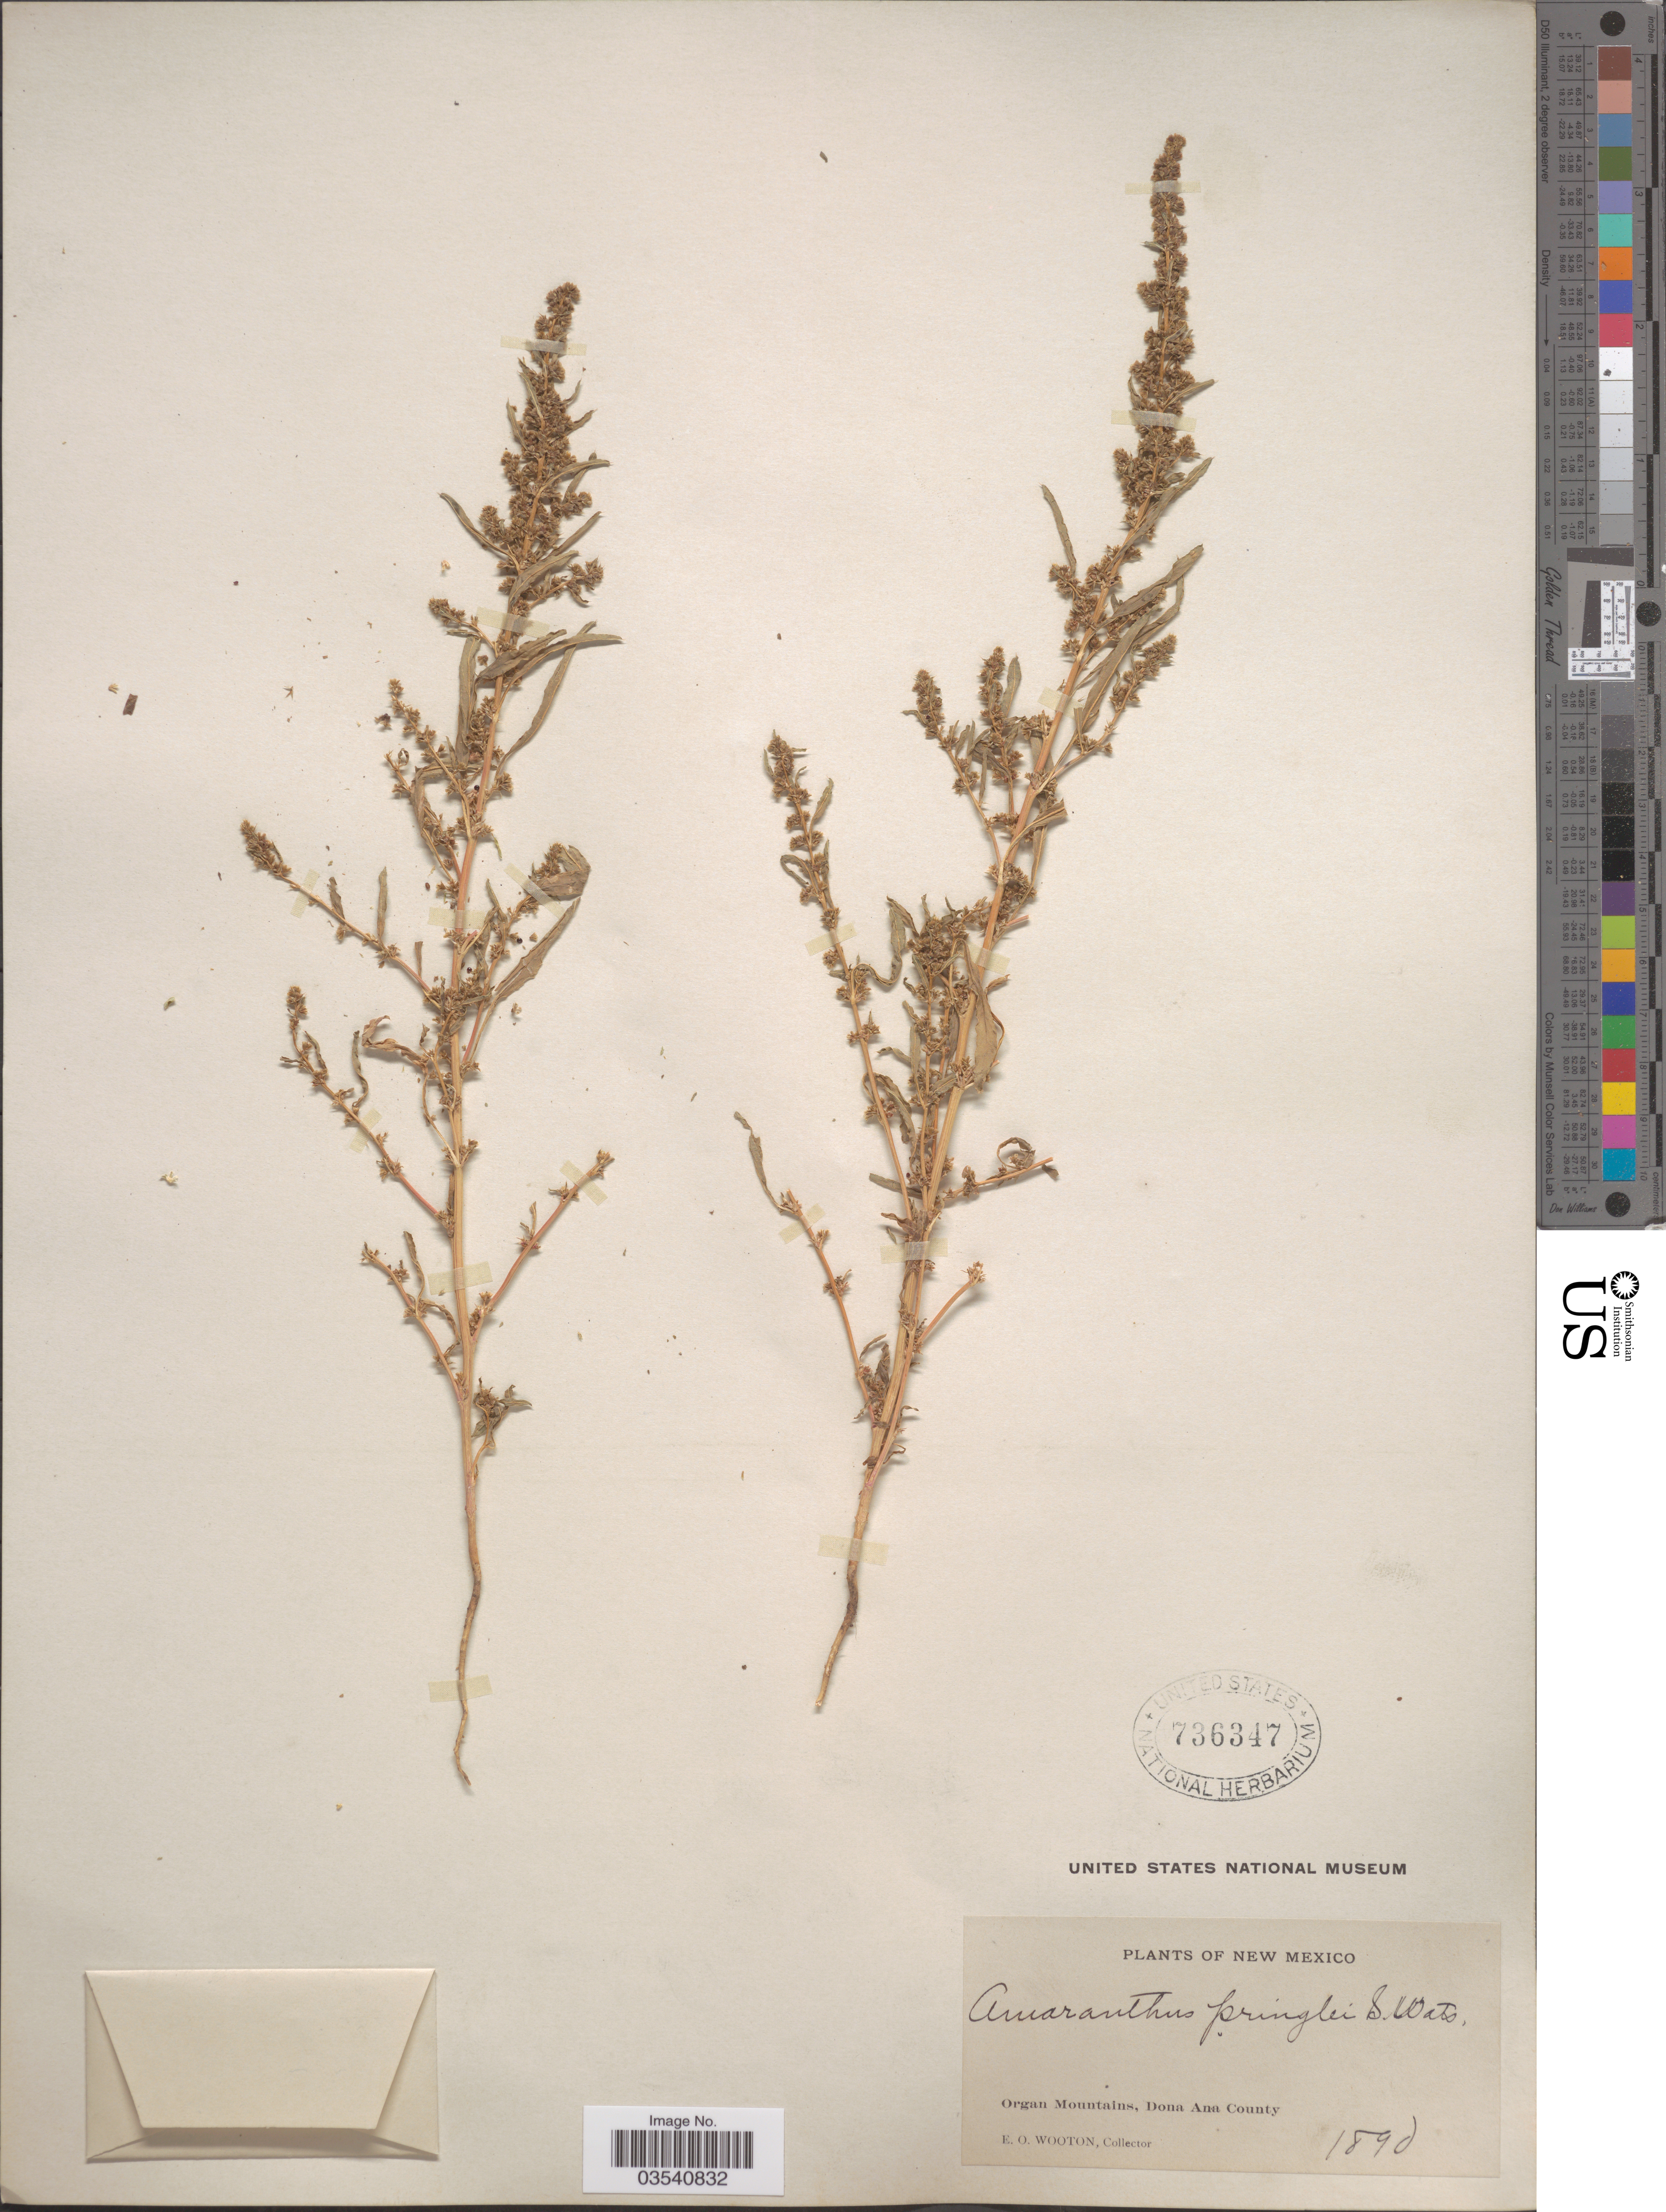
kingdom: Plantae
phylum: Tracheophyta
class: Magnoliopsida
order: Caryophyllales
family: Amaranthaceae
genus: Amaranthus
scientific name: Amaranthus pringlei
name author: S. Watson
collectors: E. O. Wooton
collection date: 1890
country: United States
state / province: New Mexico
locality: Organ Mountains, Dona Ana County.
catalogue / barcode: US 736347